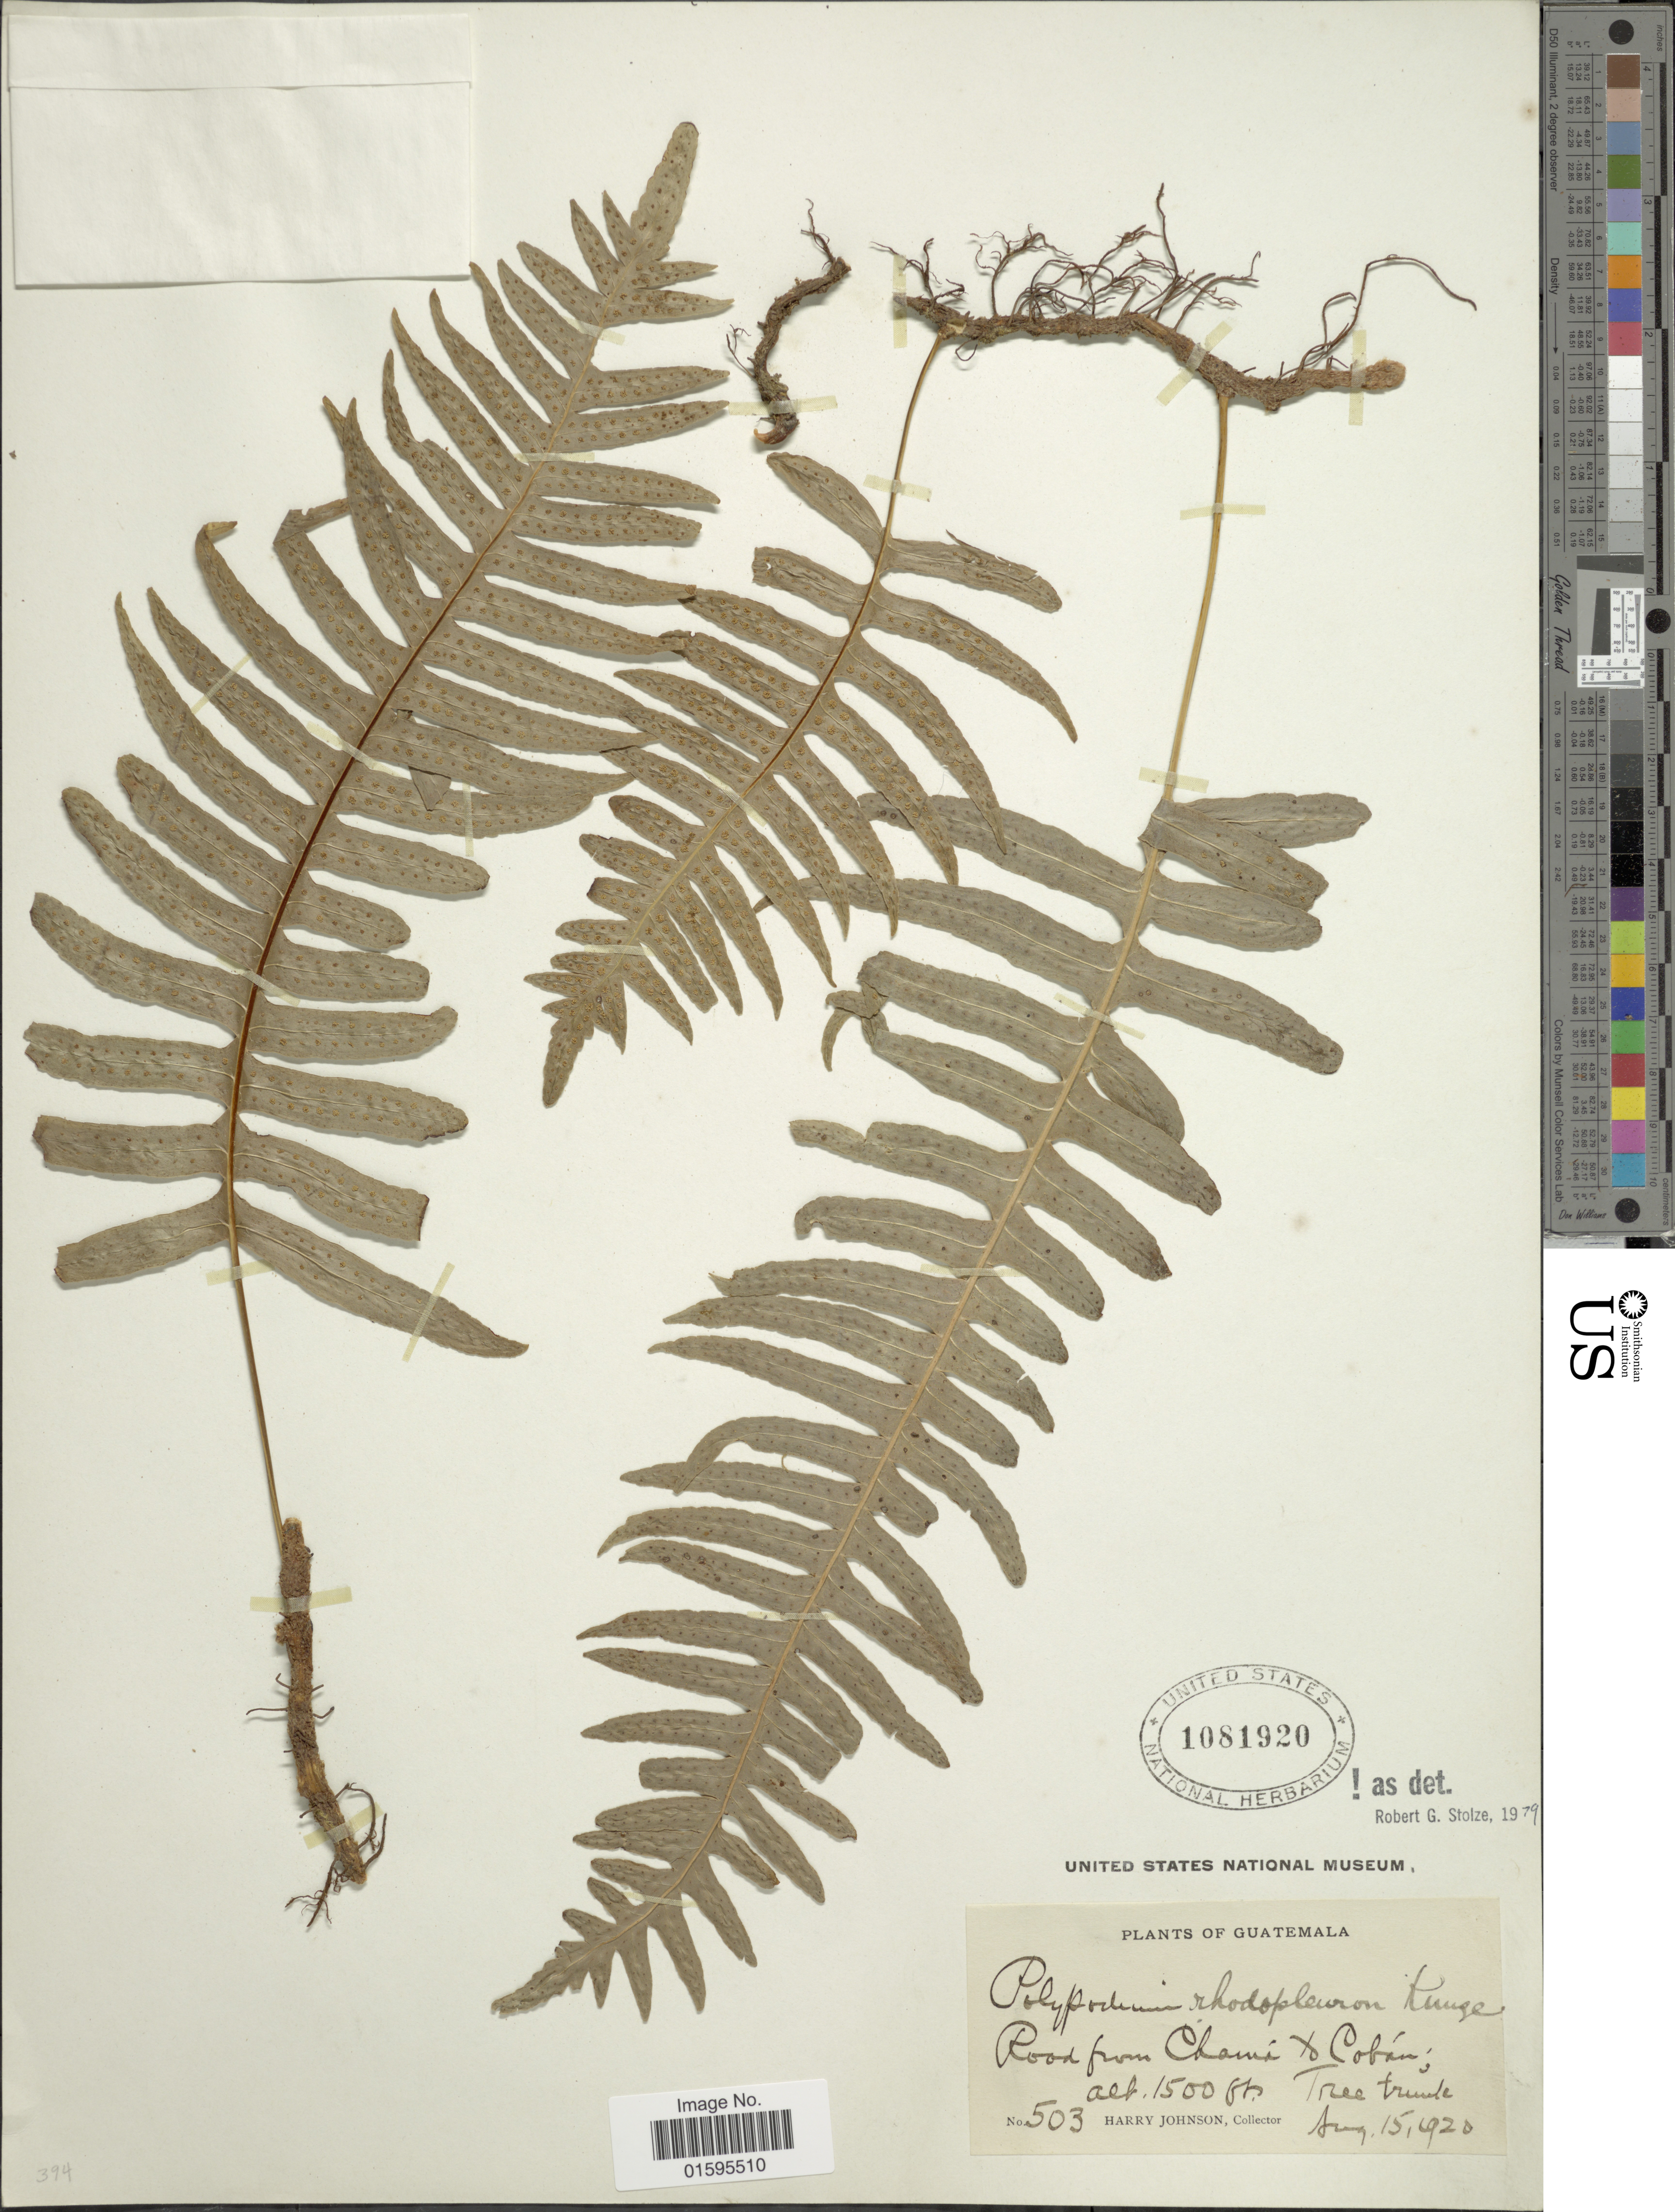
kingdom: Plantae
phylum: Tracheophyta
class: Polypodiopsida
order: Polypodiales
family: Polypodiaceae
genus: Polypodium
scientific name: Polypodium rhodopleuron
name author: Kunze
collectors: H. Johnson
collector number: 503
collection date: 1920-08-15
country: Guatemala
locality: Road from Chama [Foreign script] Coban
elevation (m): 457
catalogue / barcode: US 1081920